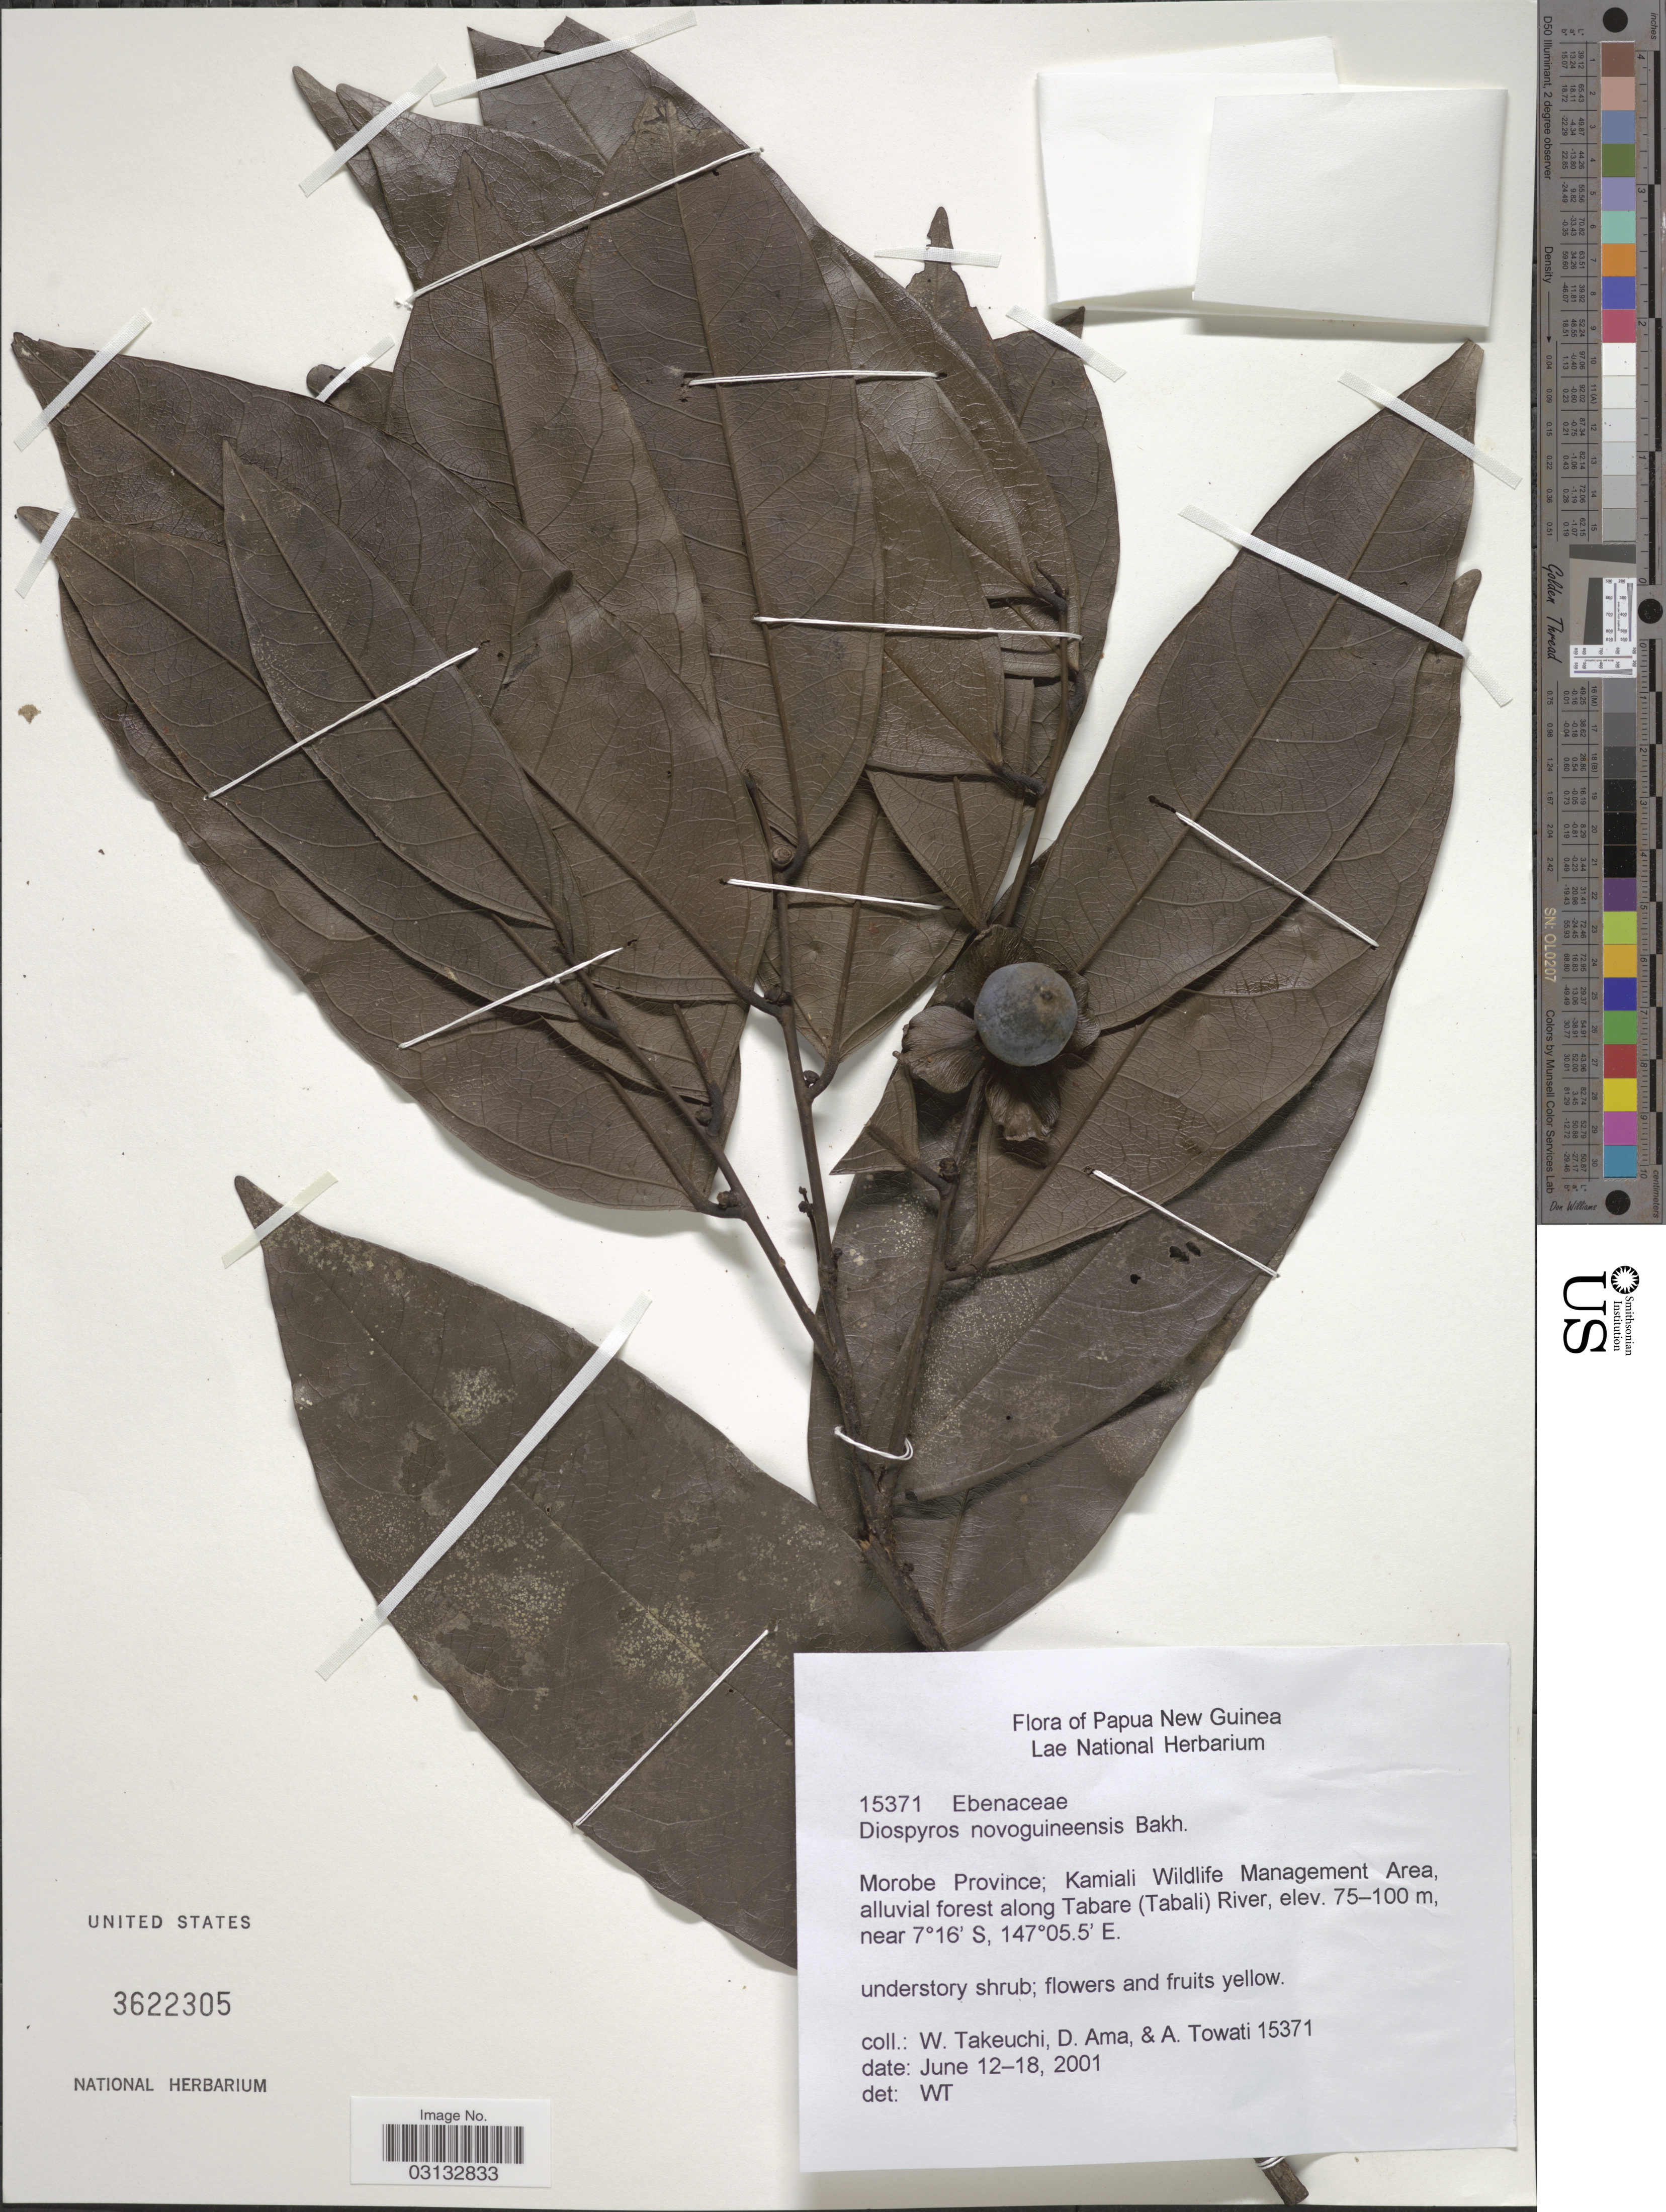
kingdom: Plantae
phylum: Tracheophyta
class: Magnoliopsida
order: Ericales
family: Ebenaceae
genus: Diospyros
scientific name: Diospyros novoguineensis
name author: Bakh.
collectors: W. Takeuchi, D. Ama & A. Towati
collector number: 15371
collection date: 2001-06-12/2001-06-18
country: Papua New Guinea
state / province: Morobe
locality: Morobe Province; Kamiali Wildlife Management Area, alluvial forest along Tabare (Tabali) River.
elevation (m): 75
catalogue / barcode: US 3622305